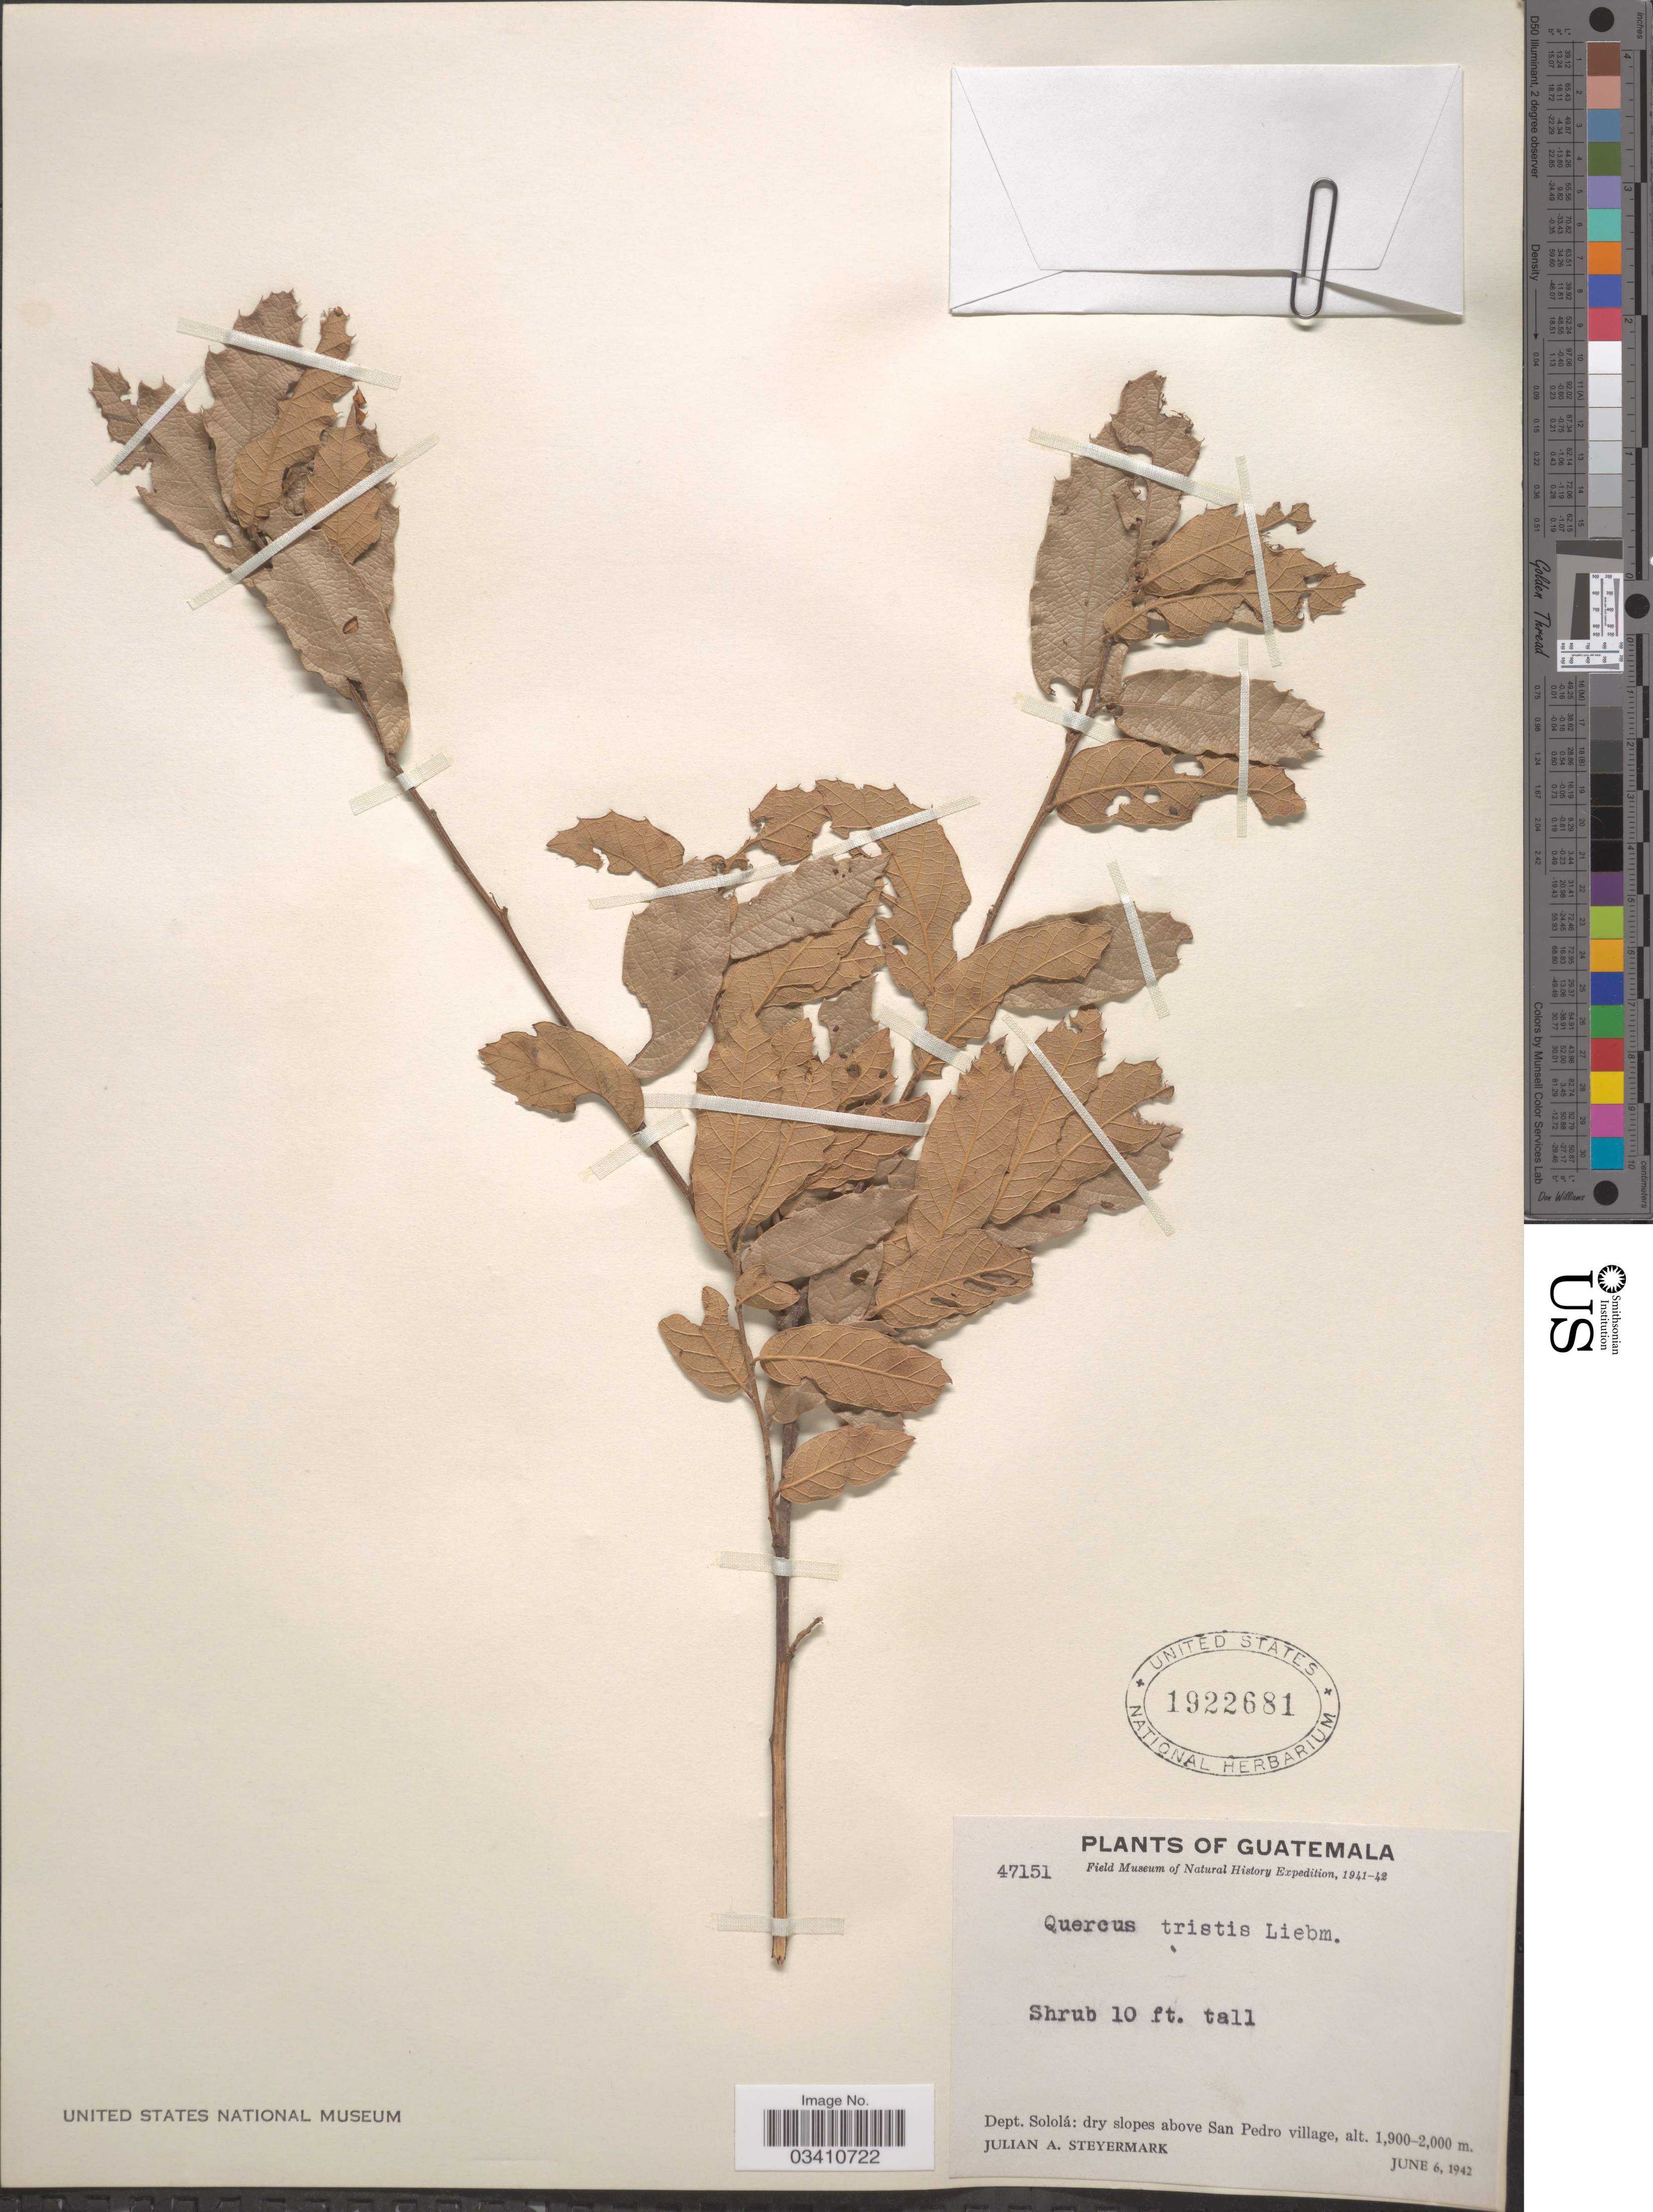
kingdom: Plantae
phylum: Tracheophyta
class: Magnoliopsida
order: Fagales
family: Fagaceae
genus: Quercus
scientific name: Quercus tristis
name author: Liebm.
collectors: J. Steyermark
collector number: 47151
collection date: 1942-06-06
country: Guatemala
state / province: Sololá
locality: Dept. Sololá: dry slopes above San Pedro village.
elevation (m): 1900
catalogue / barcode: US 1922681